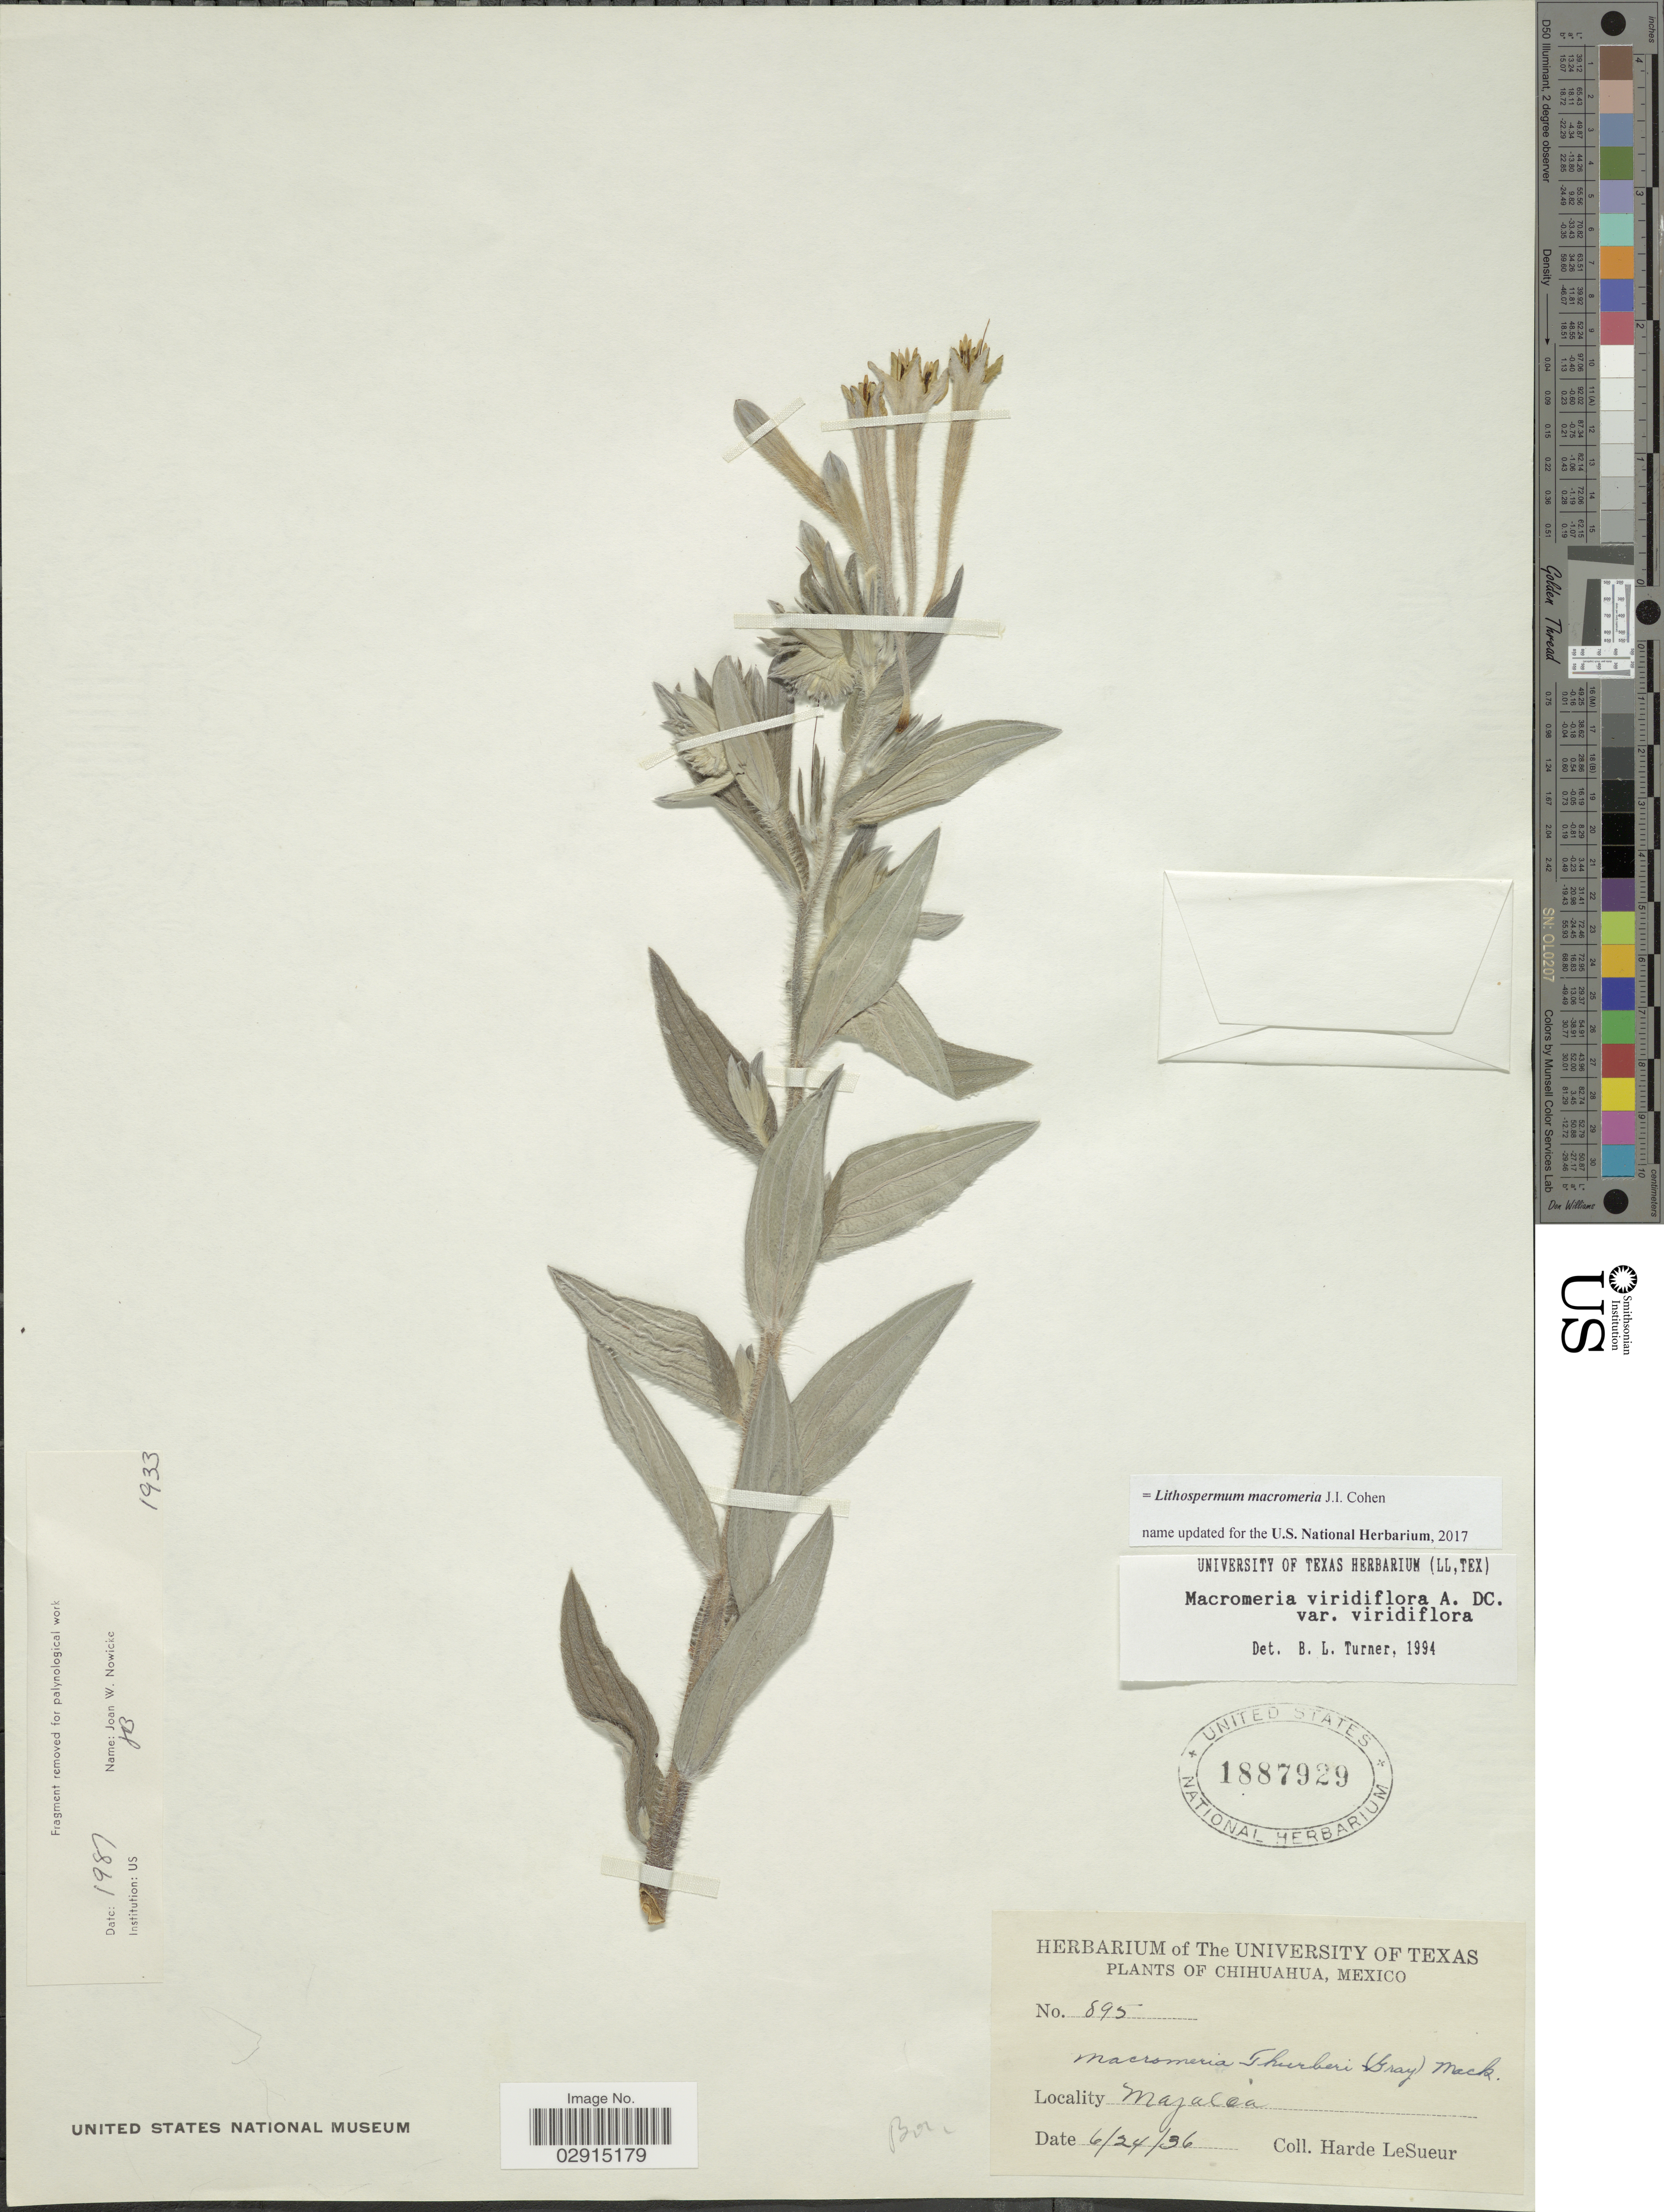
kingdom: Plantae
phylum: Tracheophyta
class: Magnoliopsida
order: Boraginales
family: Boraginaceae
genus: Lithospermum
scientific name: Lithospermum macromeria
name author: Cohen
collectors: H. LeSueur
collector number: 895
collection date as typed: Transcribed d/m/y: 24/6/36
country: Mexico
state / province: Chihuahua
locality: Majalca.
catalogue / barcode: US 1887929